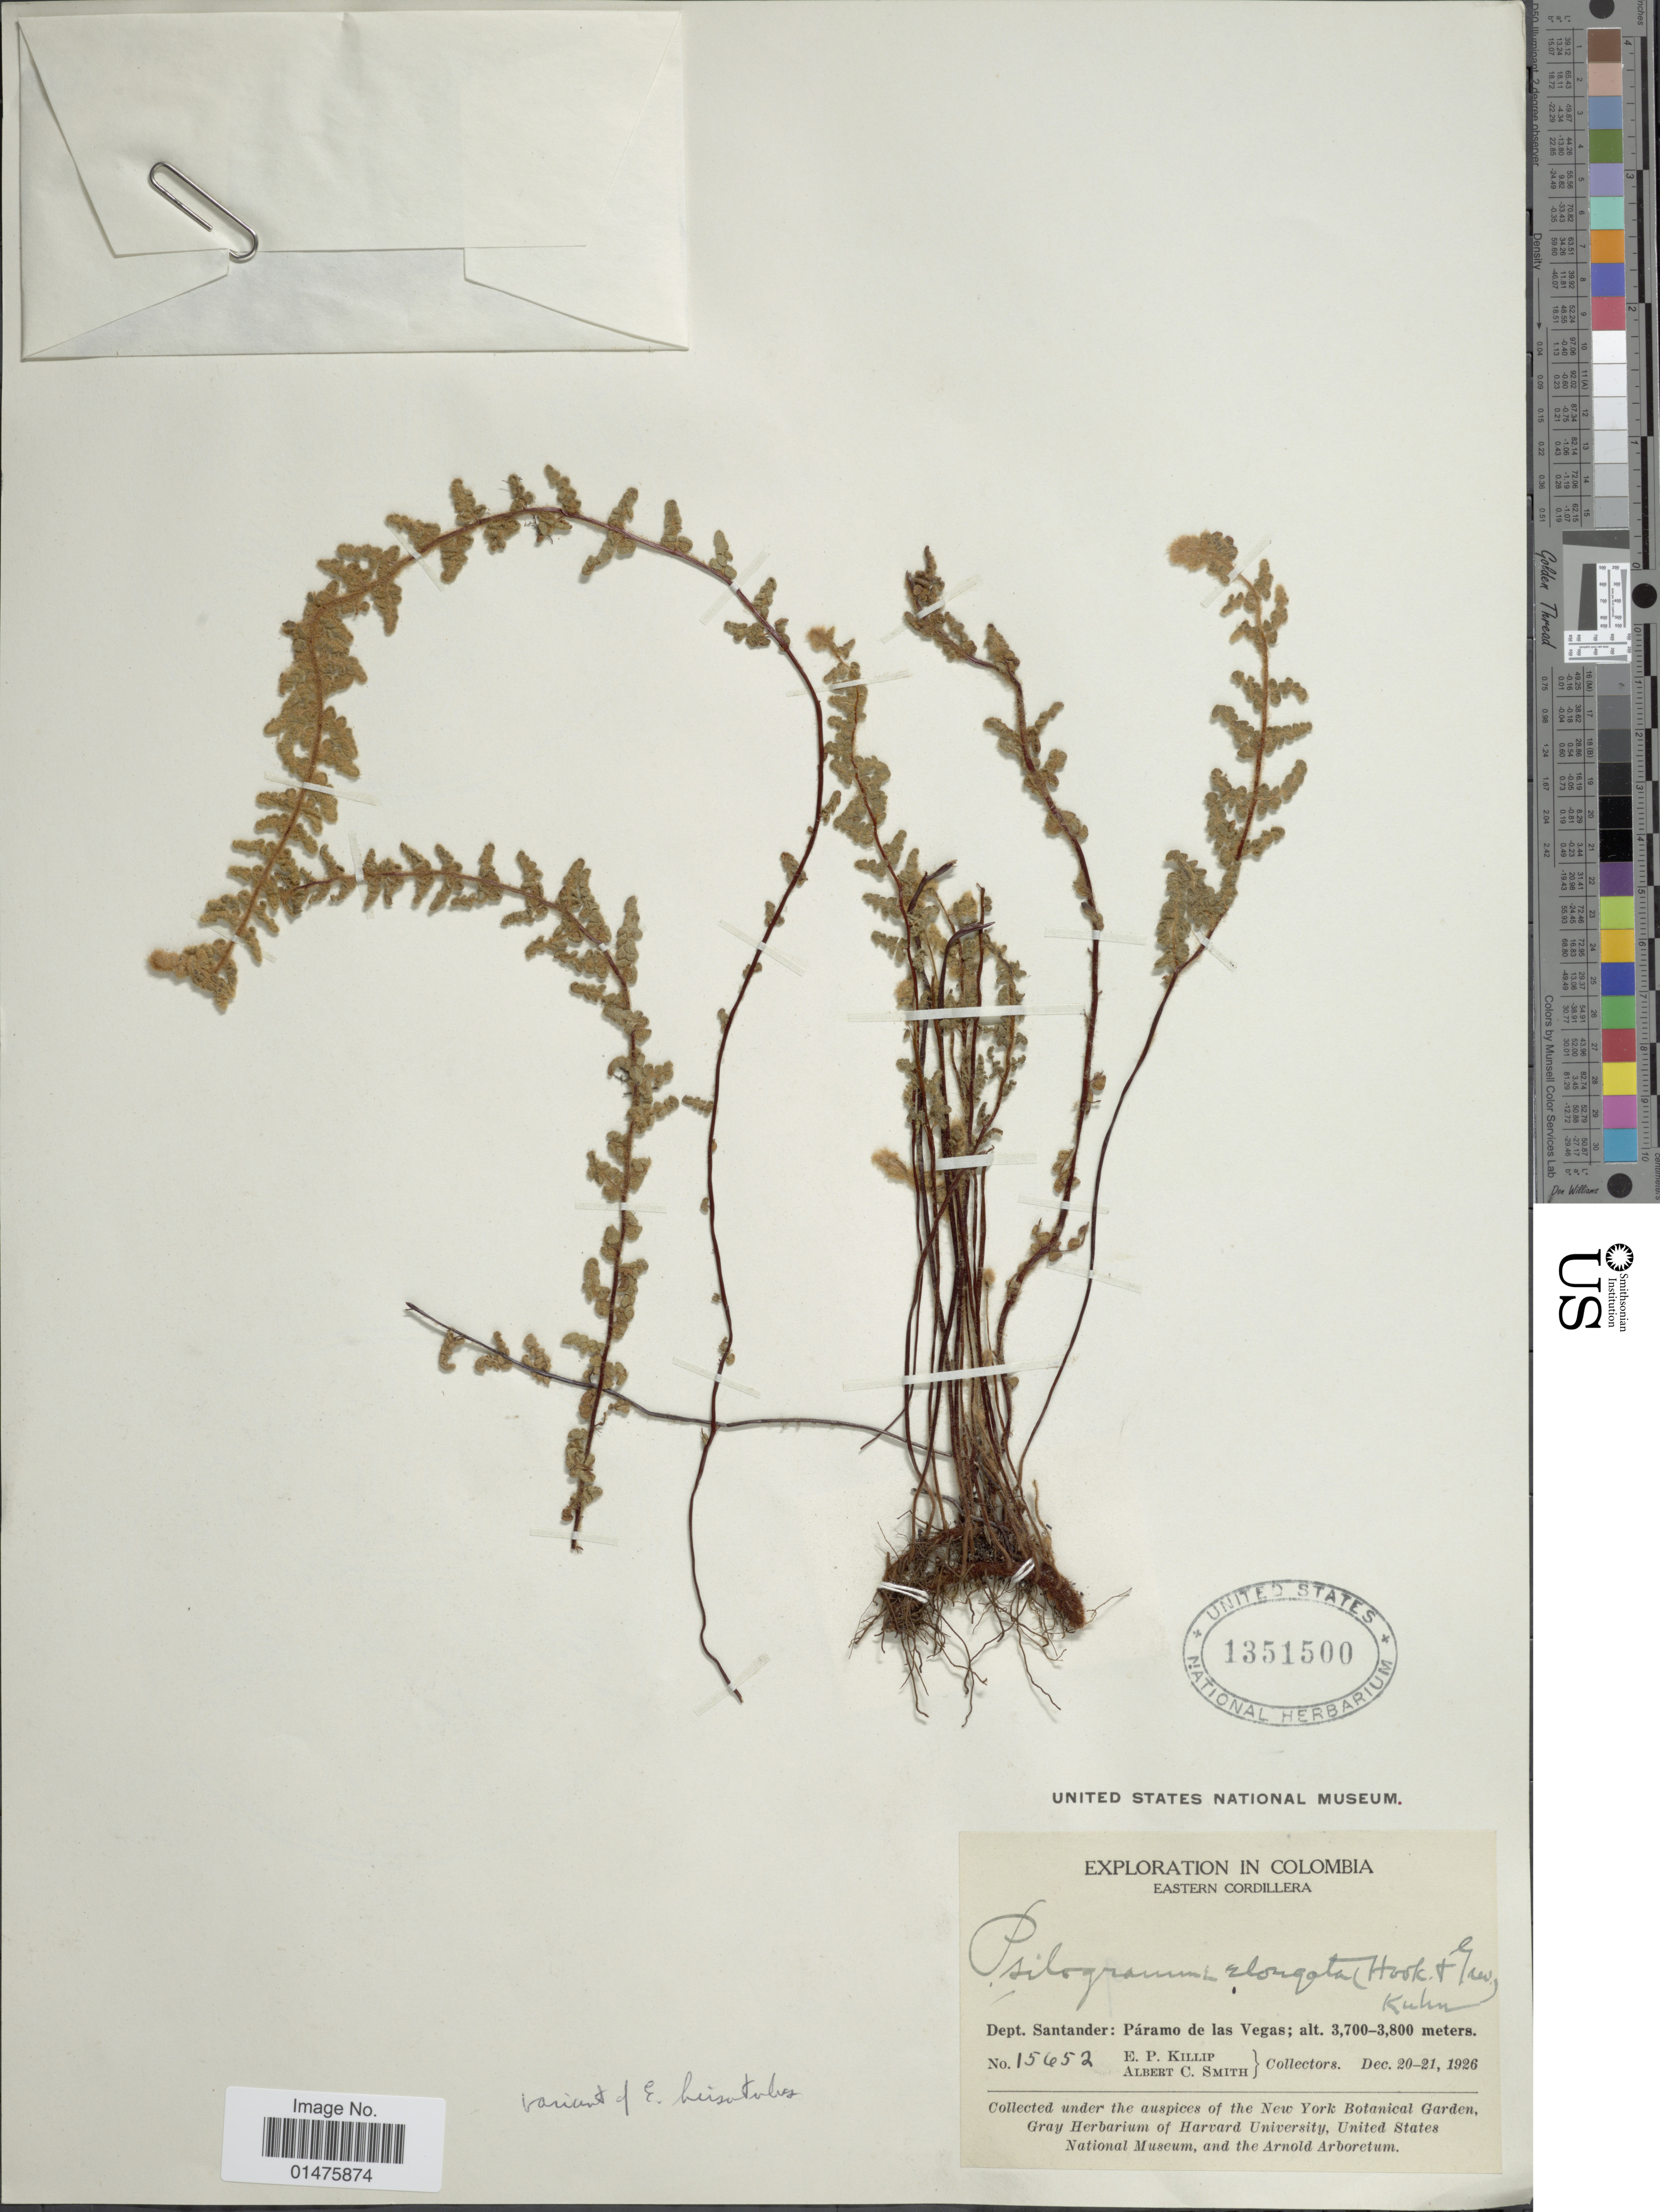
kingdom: Plantae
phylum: Tracheophyta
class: Polypodiopsida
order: Polypodiales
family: Pteridaceae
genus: Jamesonia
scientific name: Jamesonia cheilanthoides x J. jamesonia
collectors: E. P. Killip & A. C. Smith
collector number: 15652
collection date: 1926-12-20/1926-12-21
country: Colombia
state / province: Santander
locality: Eastern Cordillera, Dept Santander: Páramo de las vegas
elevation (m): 3700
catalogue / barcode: US 1351500